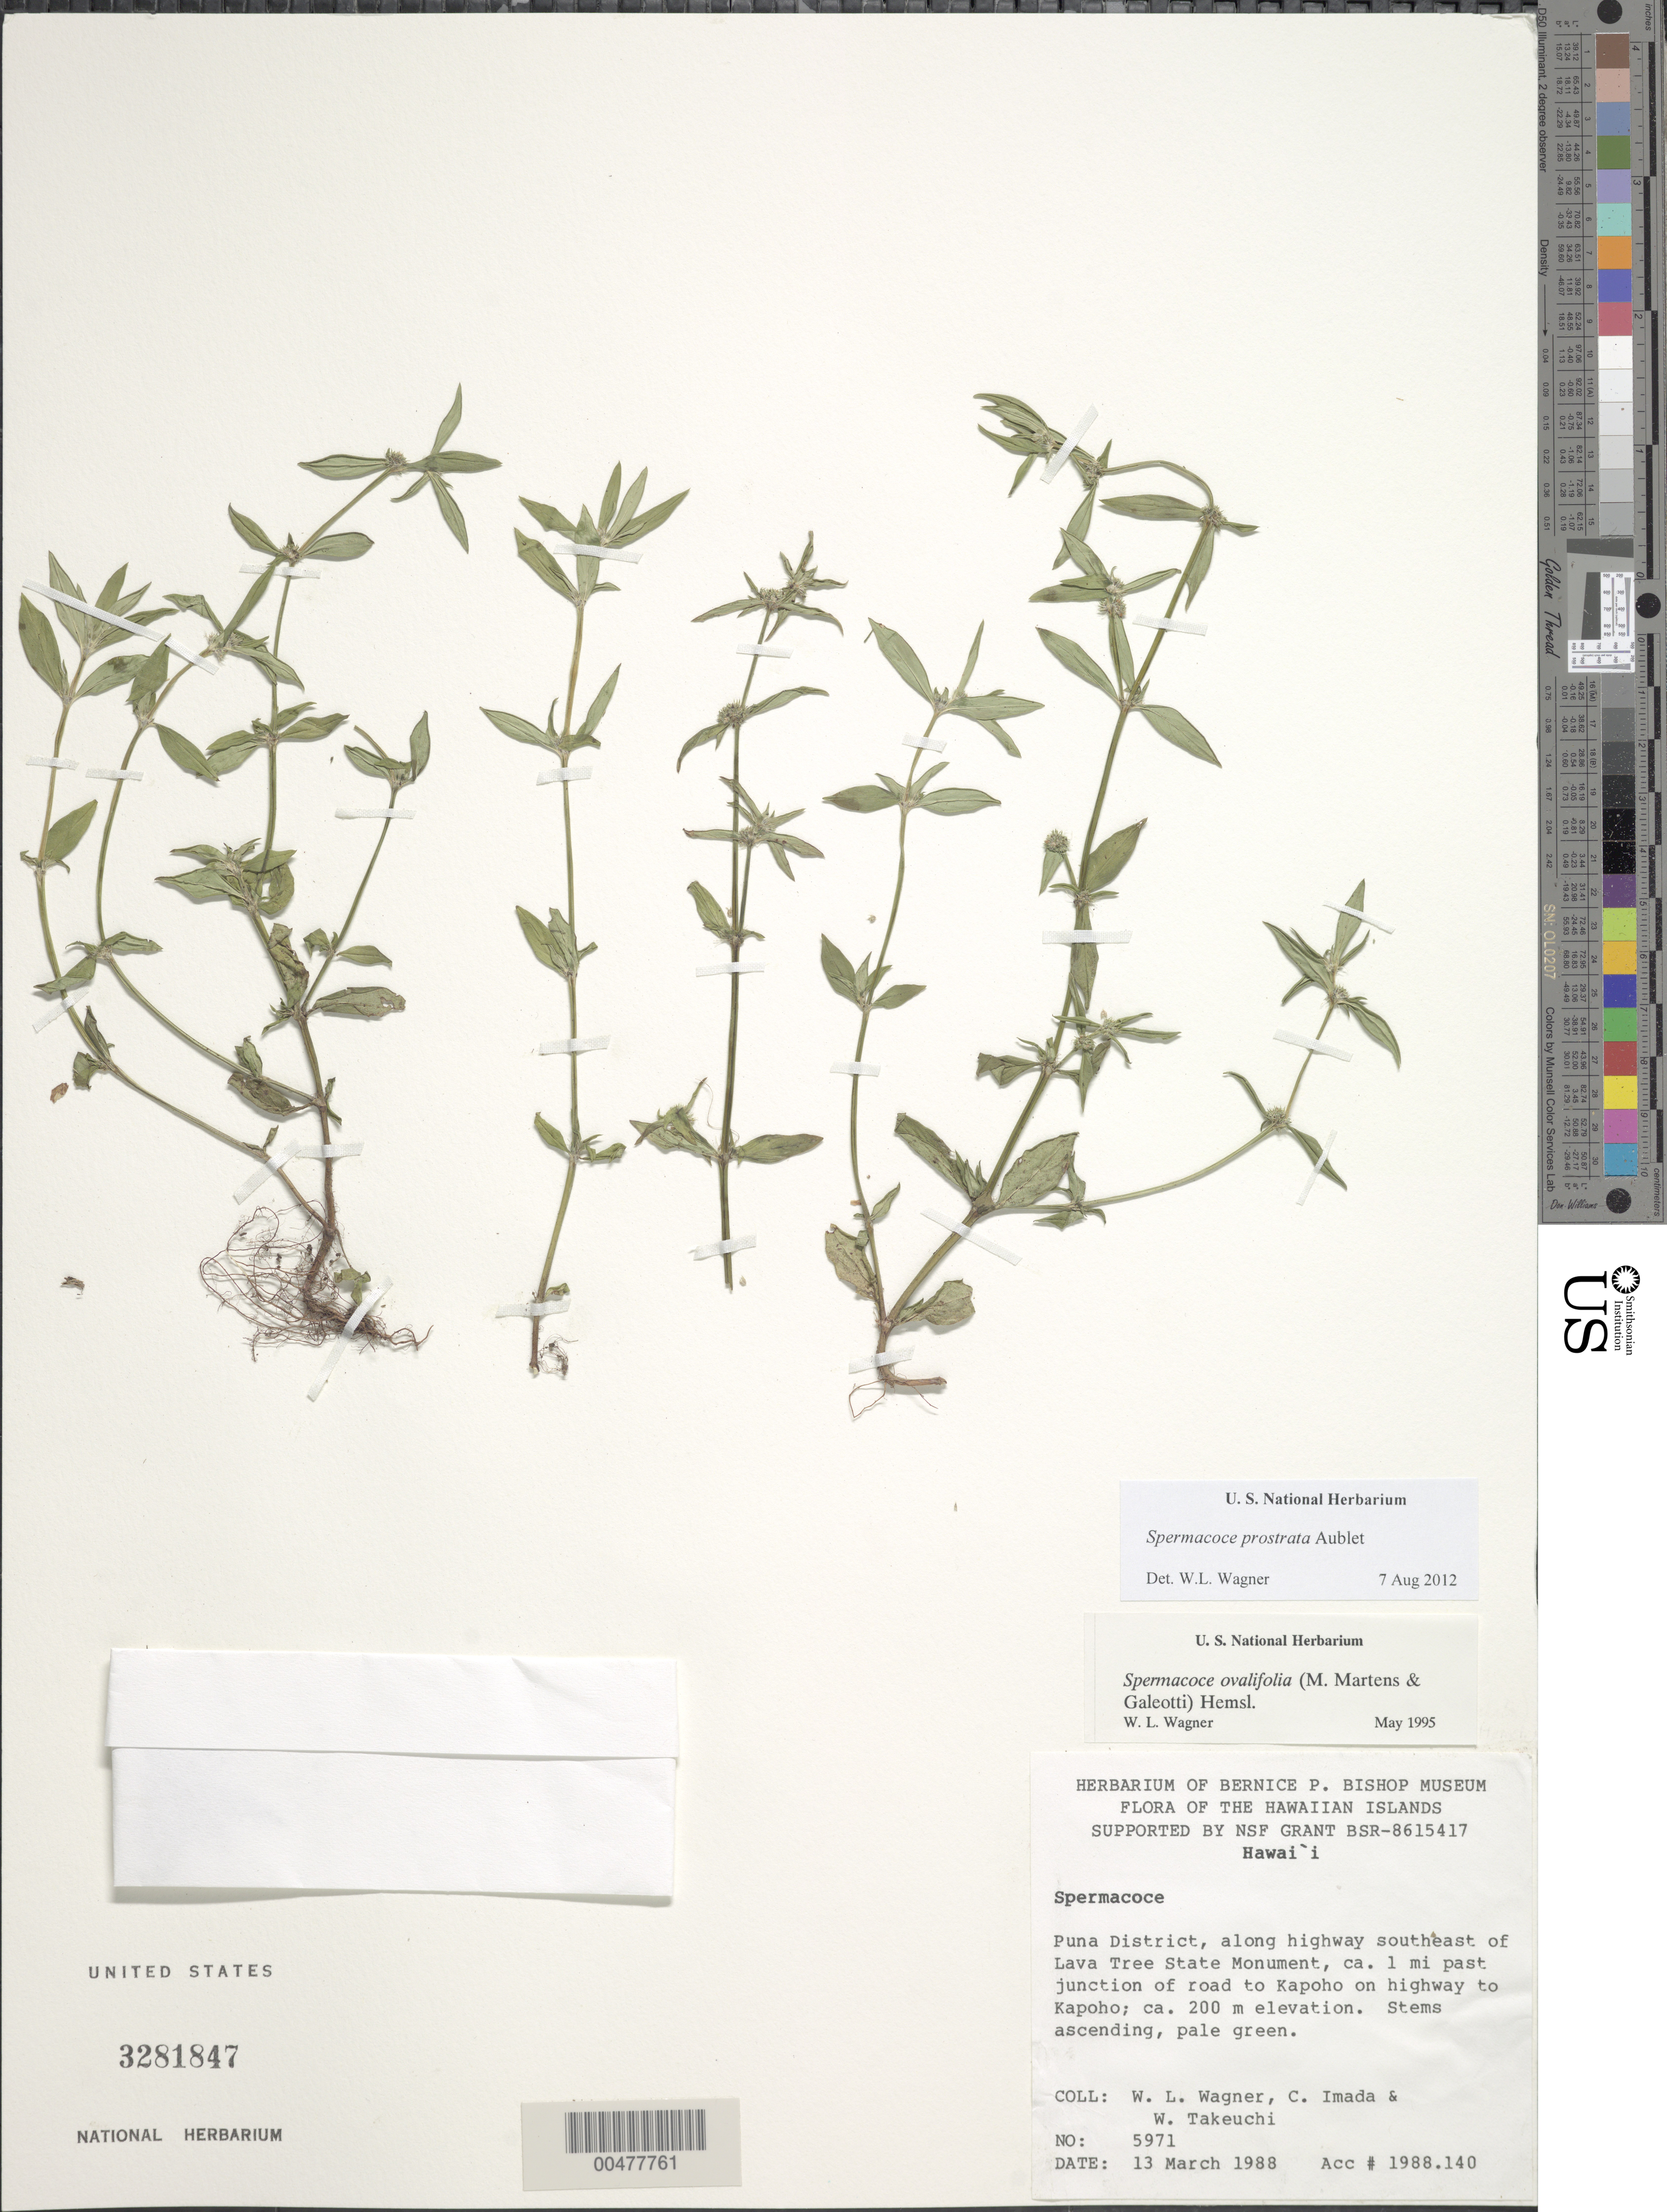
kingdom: Plantae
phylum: Tracheophyta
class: Magnoliopsida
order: Gentianales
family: Rubiaceae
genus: Spermacoce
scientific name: Spermacoce prostrata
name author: Aubl.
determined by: Wagner, W. L., (BOT), Smithsonian Institution - National Museum of Natural History (UNITED STATES)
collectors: W. L. Wagner, C. Imada & W. N. Takeuchi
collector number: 5971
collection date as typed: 13 Mar 1988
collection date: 1988-03-13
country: United States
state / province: Hawaii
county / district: Hawaii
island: Hawaii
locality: Puna Dist., along hwy SE of Lava Tree State Monument, ca. 1 mi past junction of rd to Kapoho on hwy to Kapoho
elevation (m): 198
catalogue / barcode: US 3281847